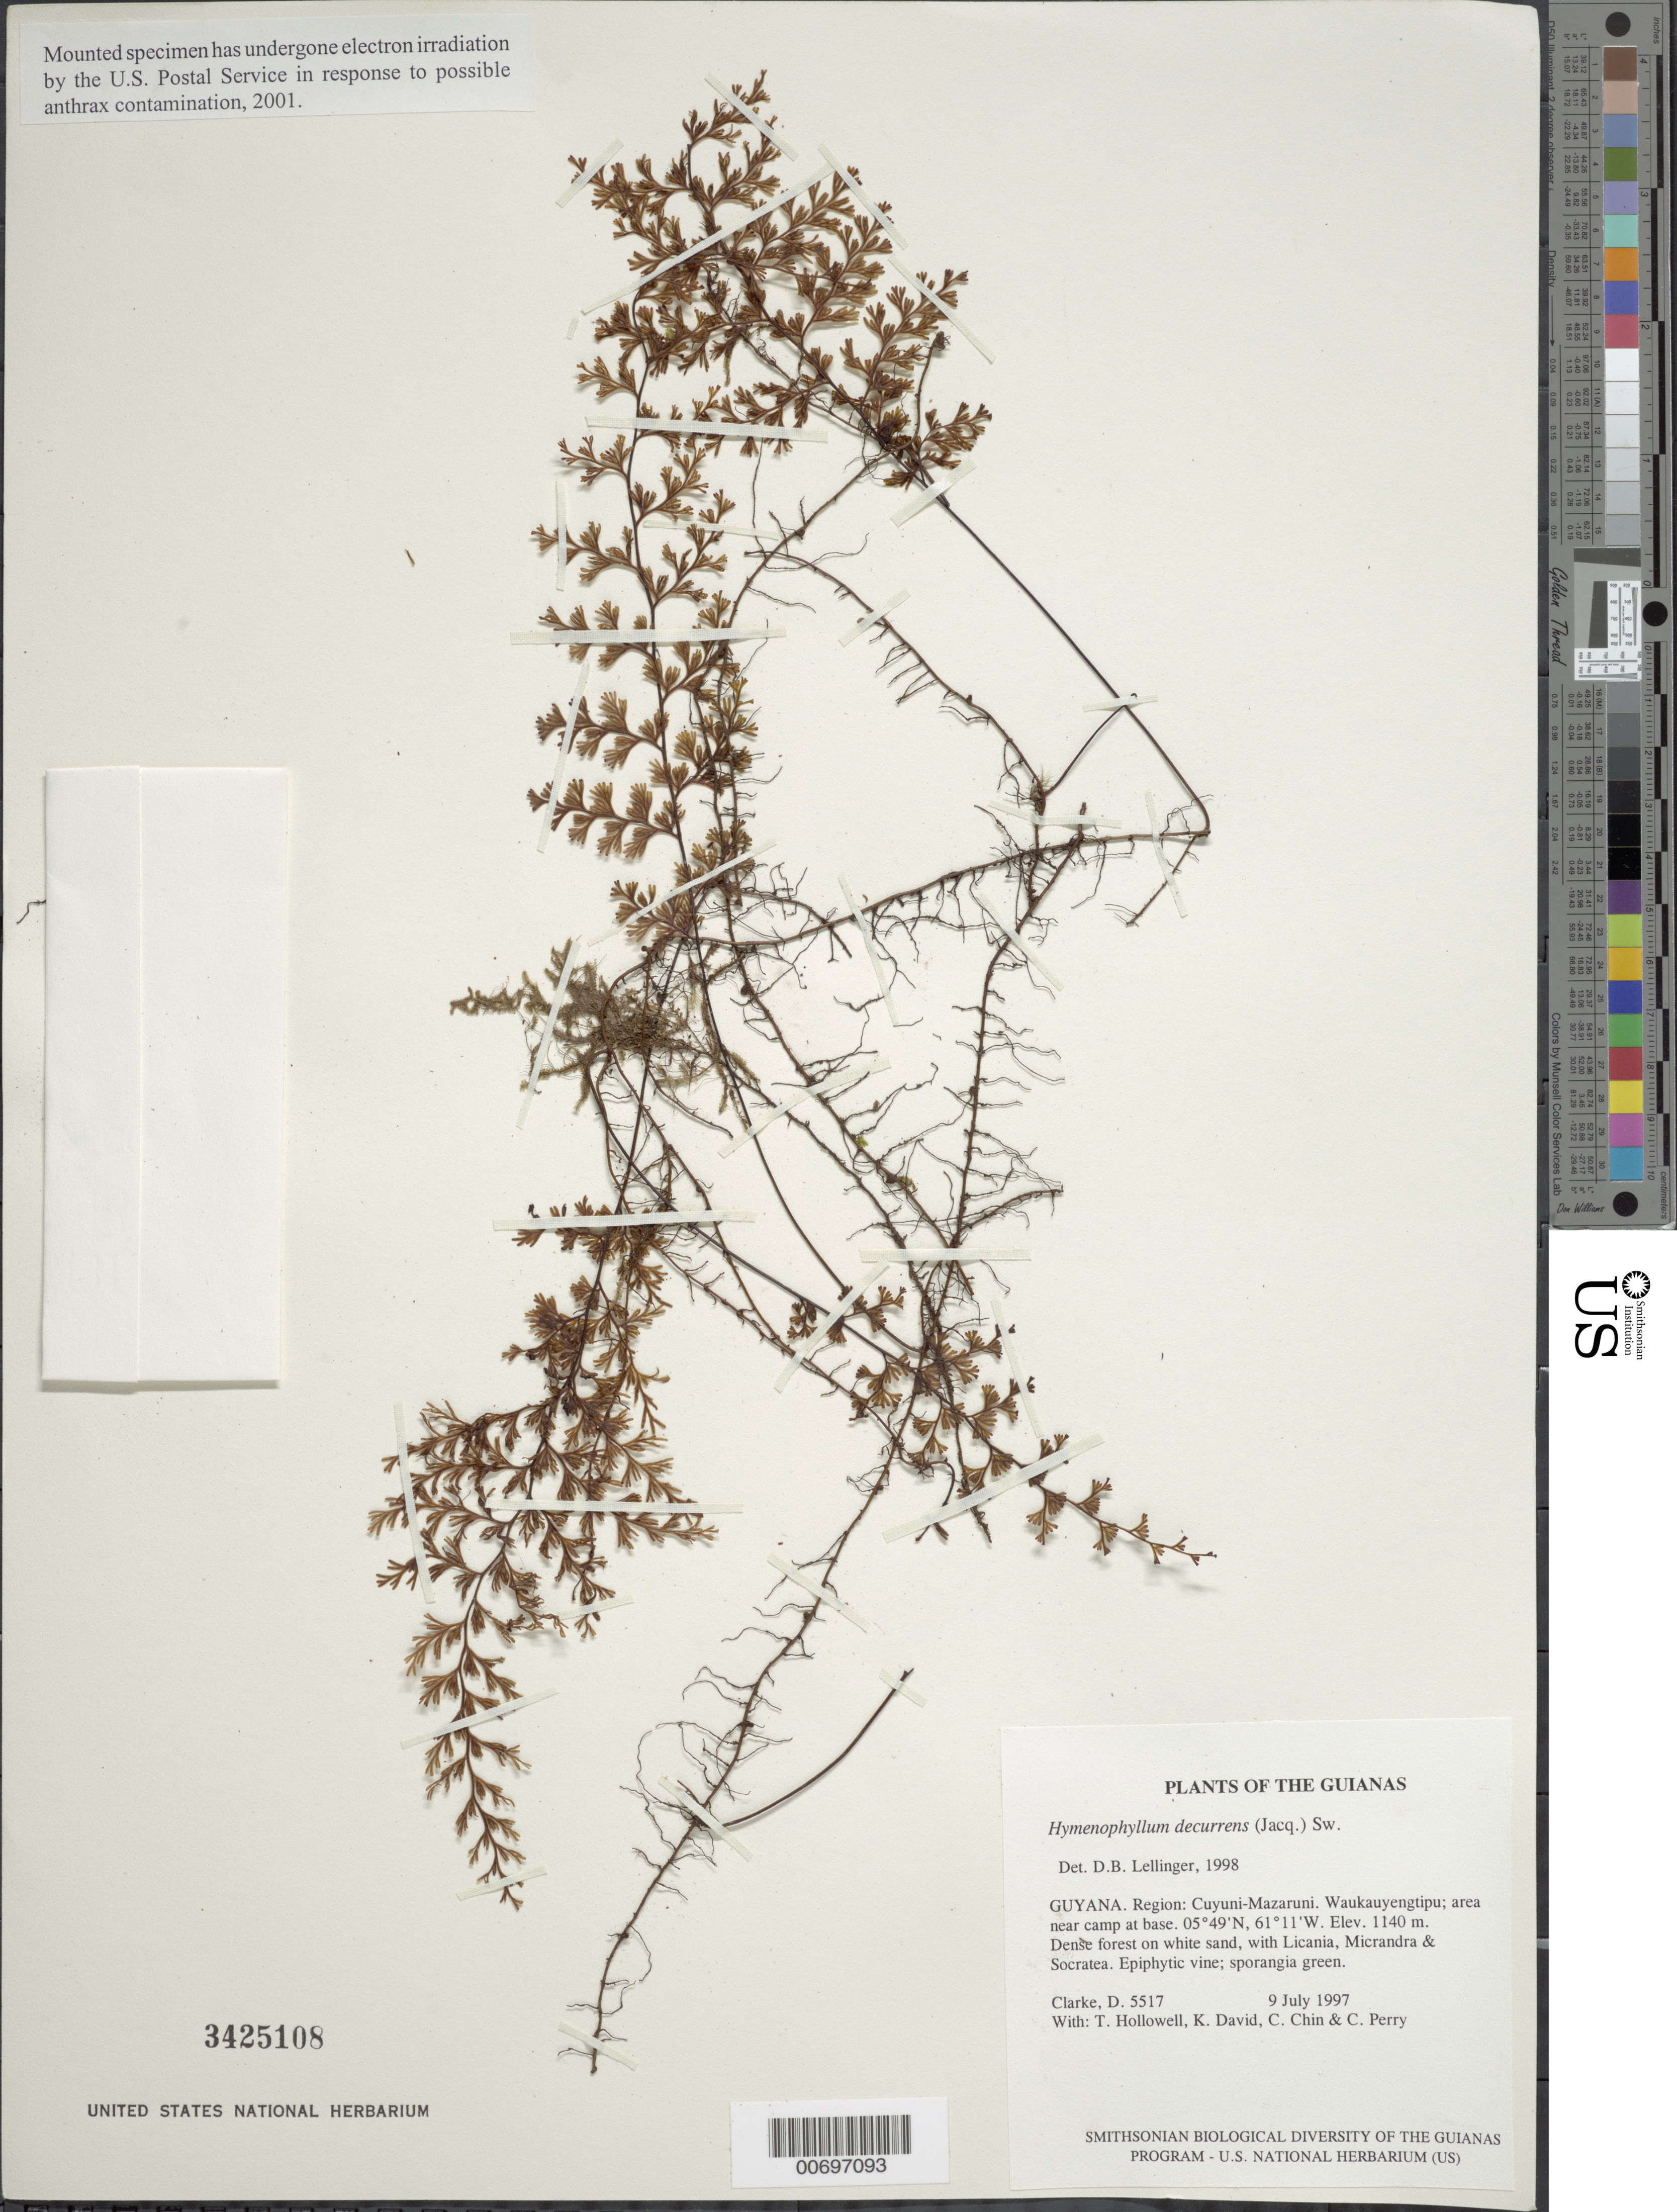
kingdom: Plantae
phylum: Tracheophyta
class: Polypodiopsida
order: Hymenophyllales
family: Hymenophyllaceae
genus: Hymenophyllum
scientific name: Hymenophyllum decurrens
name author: (Jacq.) Sw.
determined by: Lellinger, David B., (BOT), Smithsonian Institution - National Museum of Natural History (UNITED STATES)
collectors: H. D. Clarke, T. Hollowell, K. David, C. Chin & C. Perry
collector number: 5517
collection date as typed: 9 July 1997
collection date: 1997-07-09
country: Guyana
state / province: Cuyuni-Mazaruni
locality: Waukauyengtipu; area near camp at base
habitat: Dense forest on white sand, with Licania, Micrandra & Socratea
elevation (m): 1140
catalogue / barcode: US 3425108